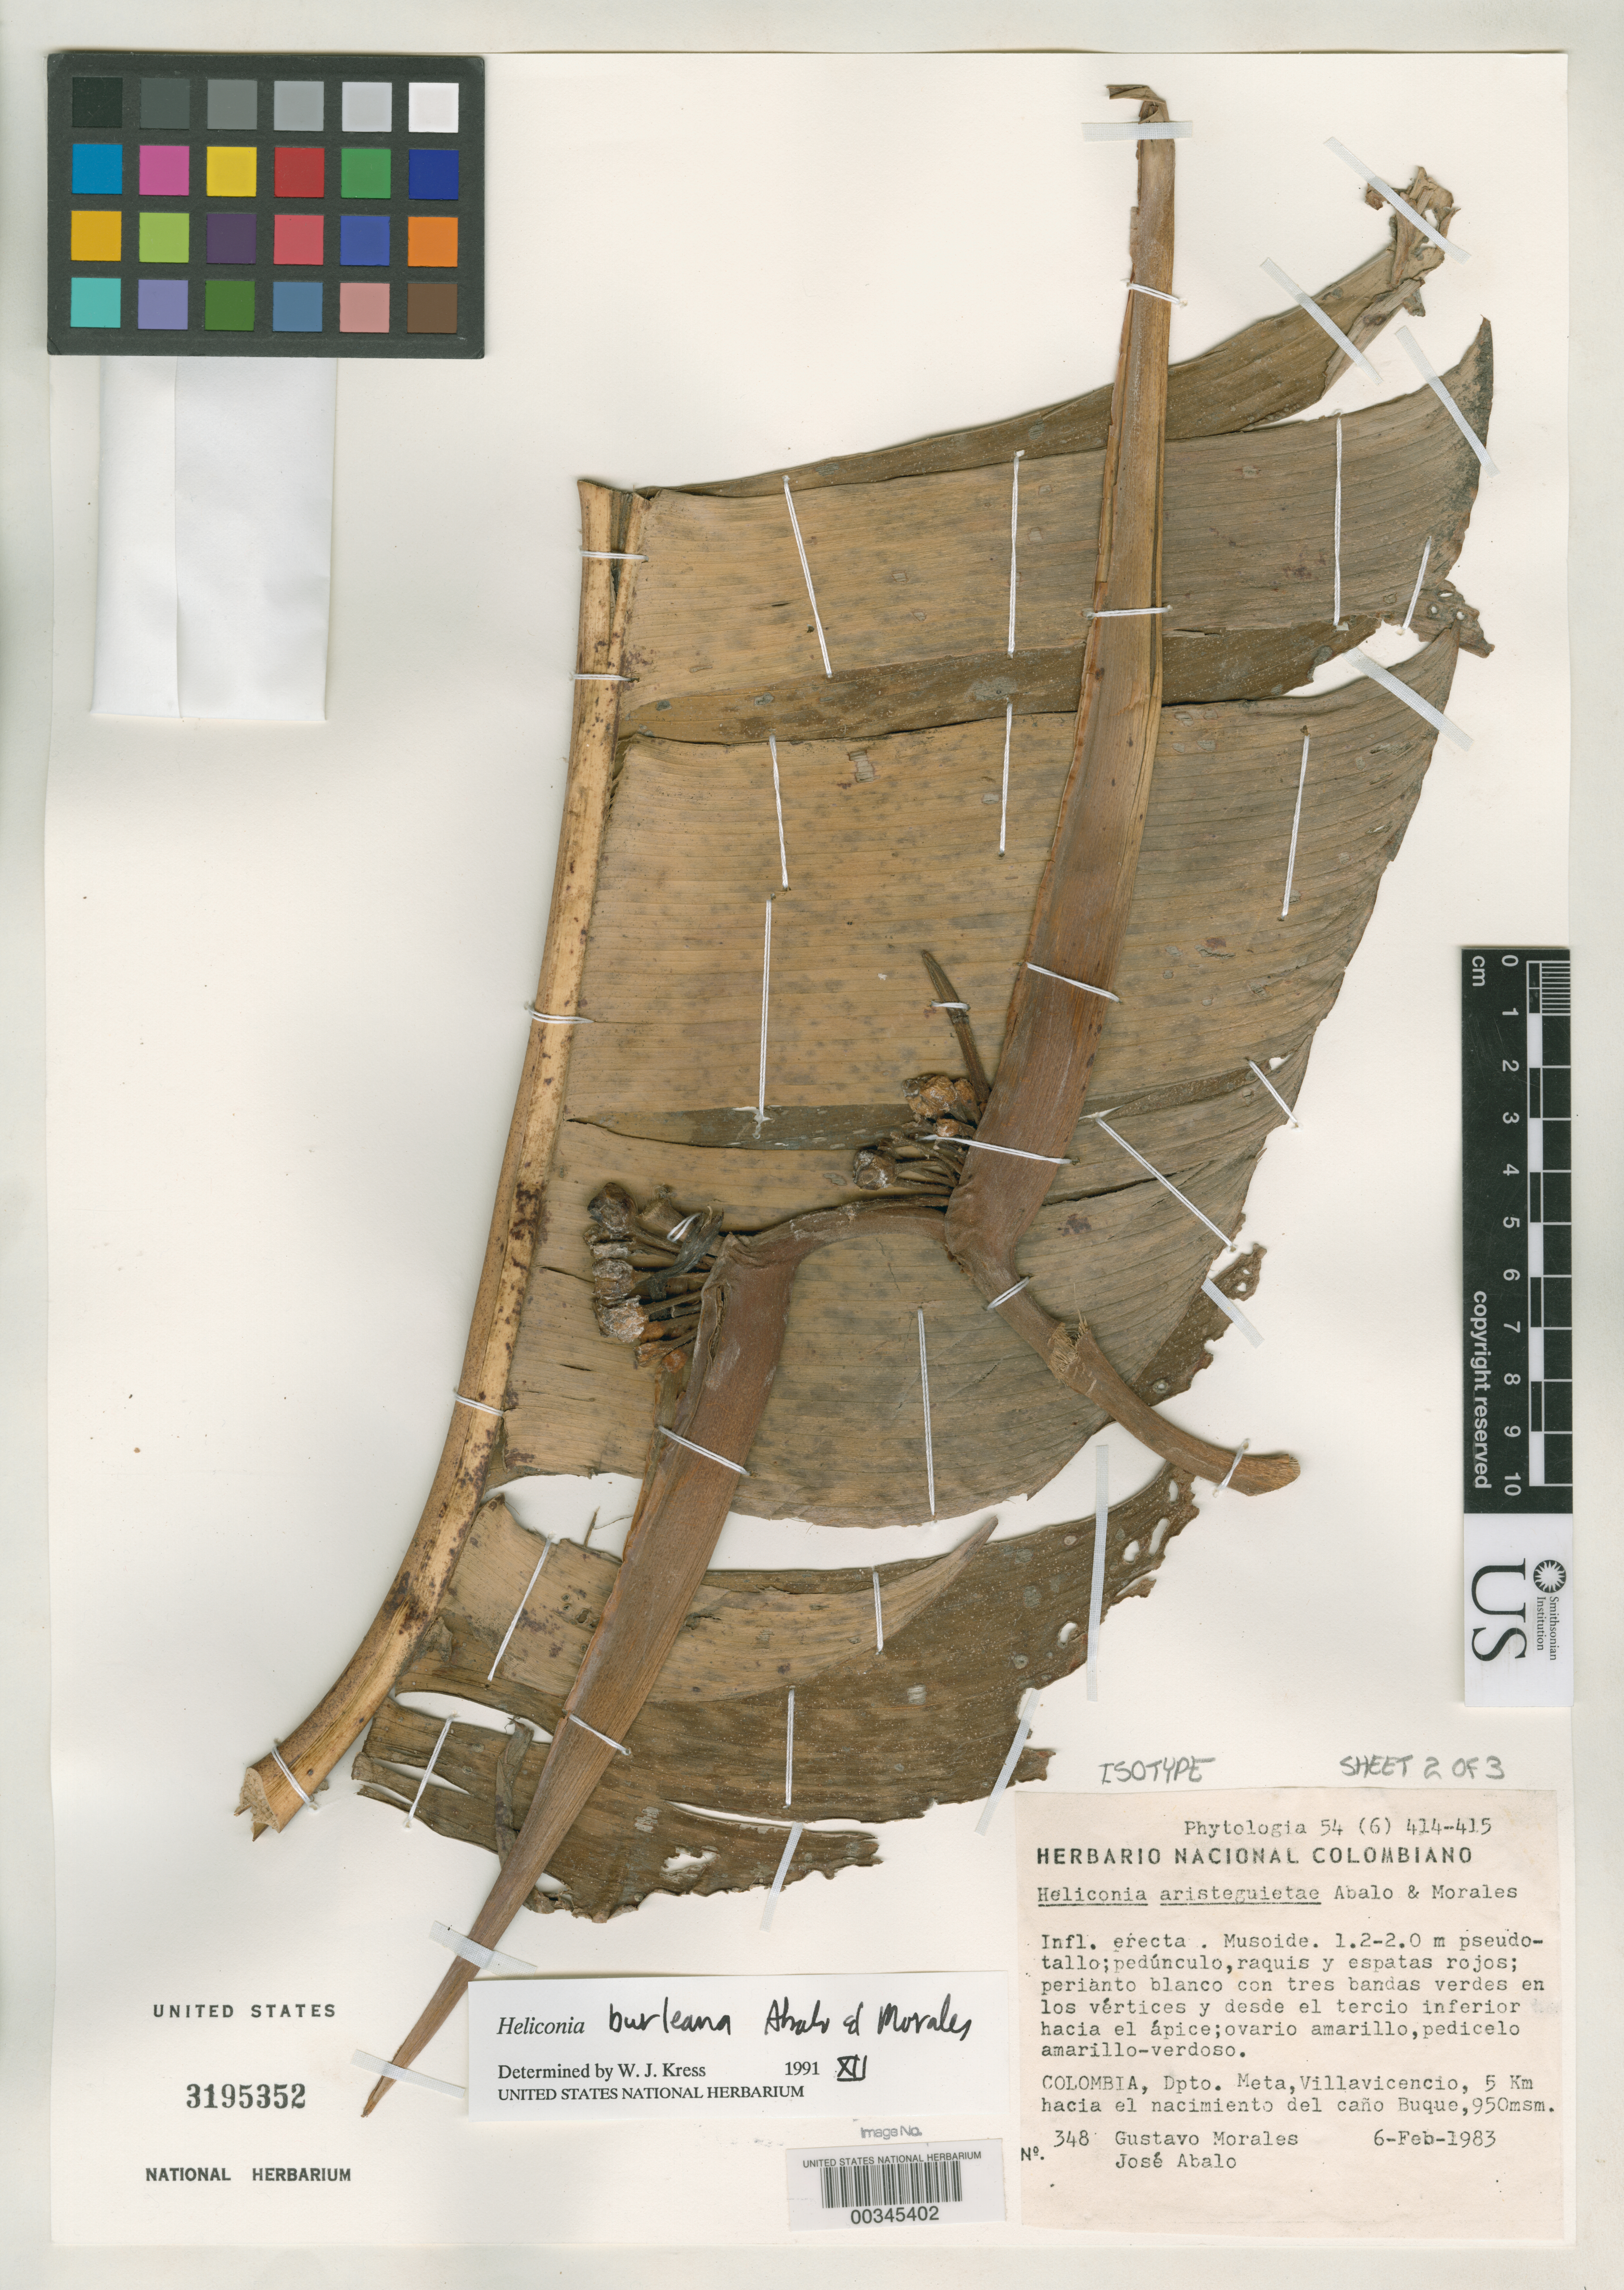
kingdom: Plantae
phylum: Tracheophyta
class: Liliopsida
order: Zingiberales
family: Heliconiaceae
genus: Heliconia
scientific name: Heliconia aristeguietae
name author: Abalo & G. Morales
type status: Isotype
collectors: G. Morales L. & J. E. Abalo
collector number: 348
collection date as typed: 06 Feb 1983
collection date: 1983-02-06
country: Colombia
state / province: Meta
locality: Villa Vicencia, 5 km Hacia El Nacimiento del Caño Buque.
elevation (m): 950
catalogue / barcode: US 3195352